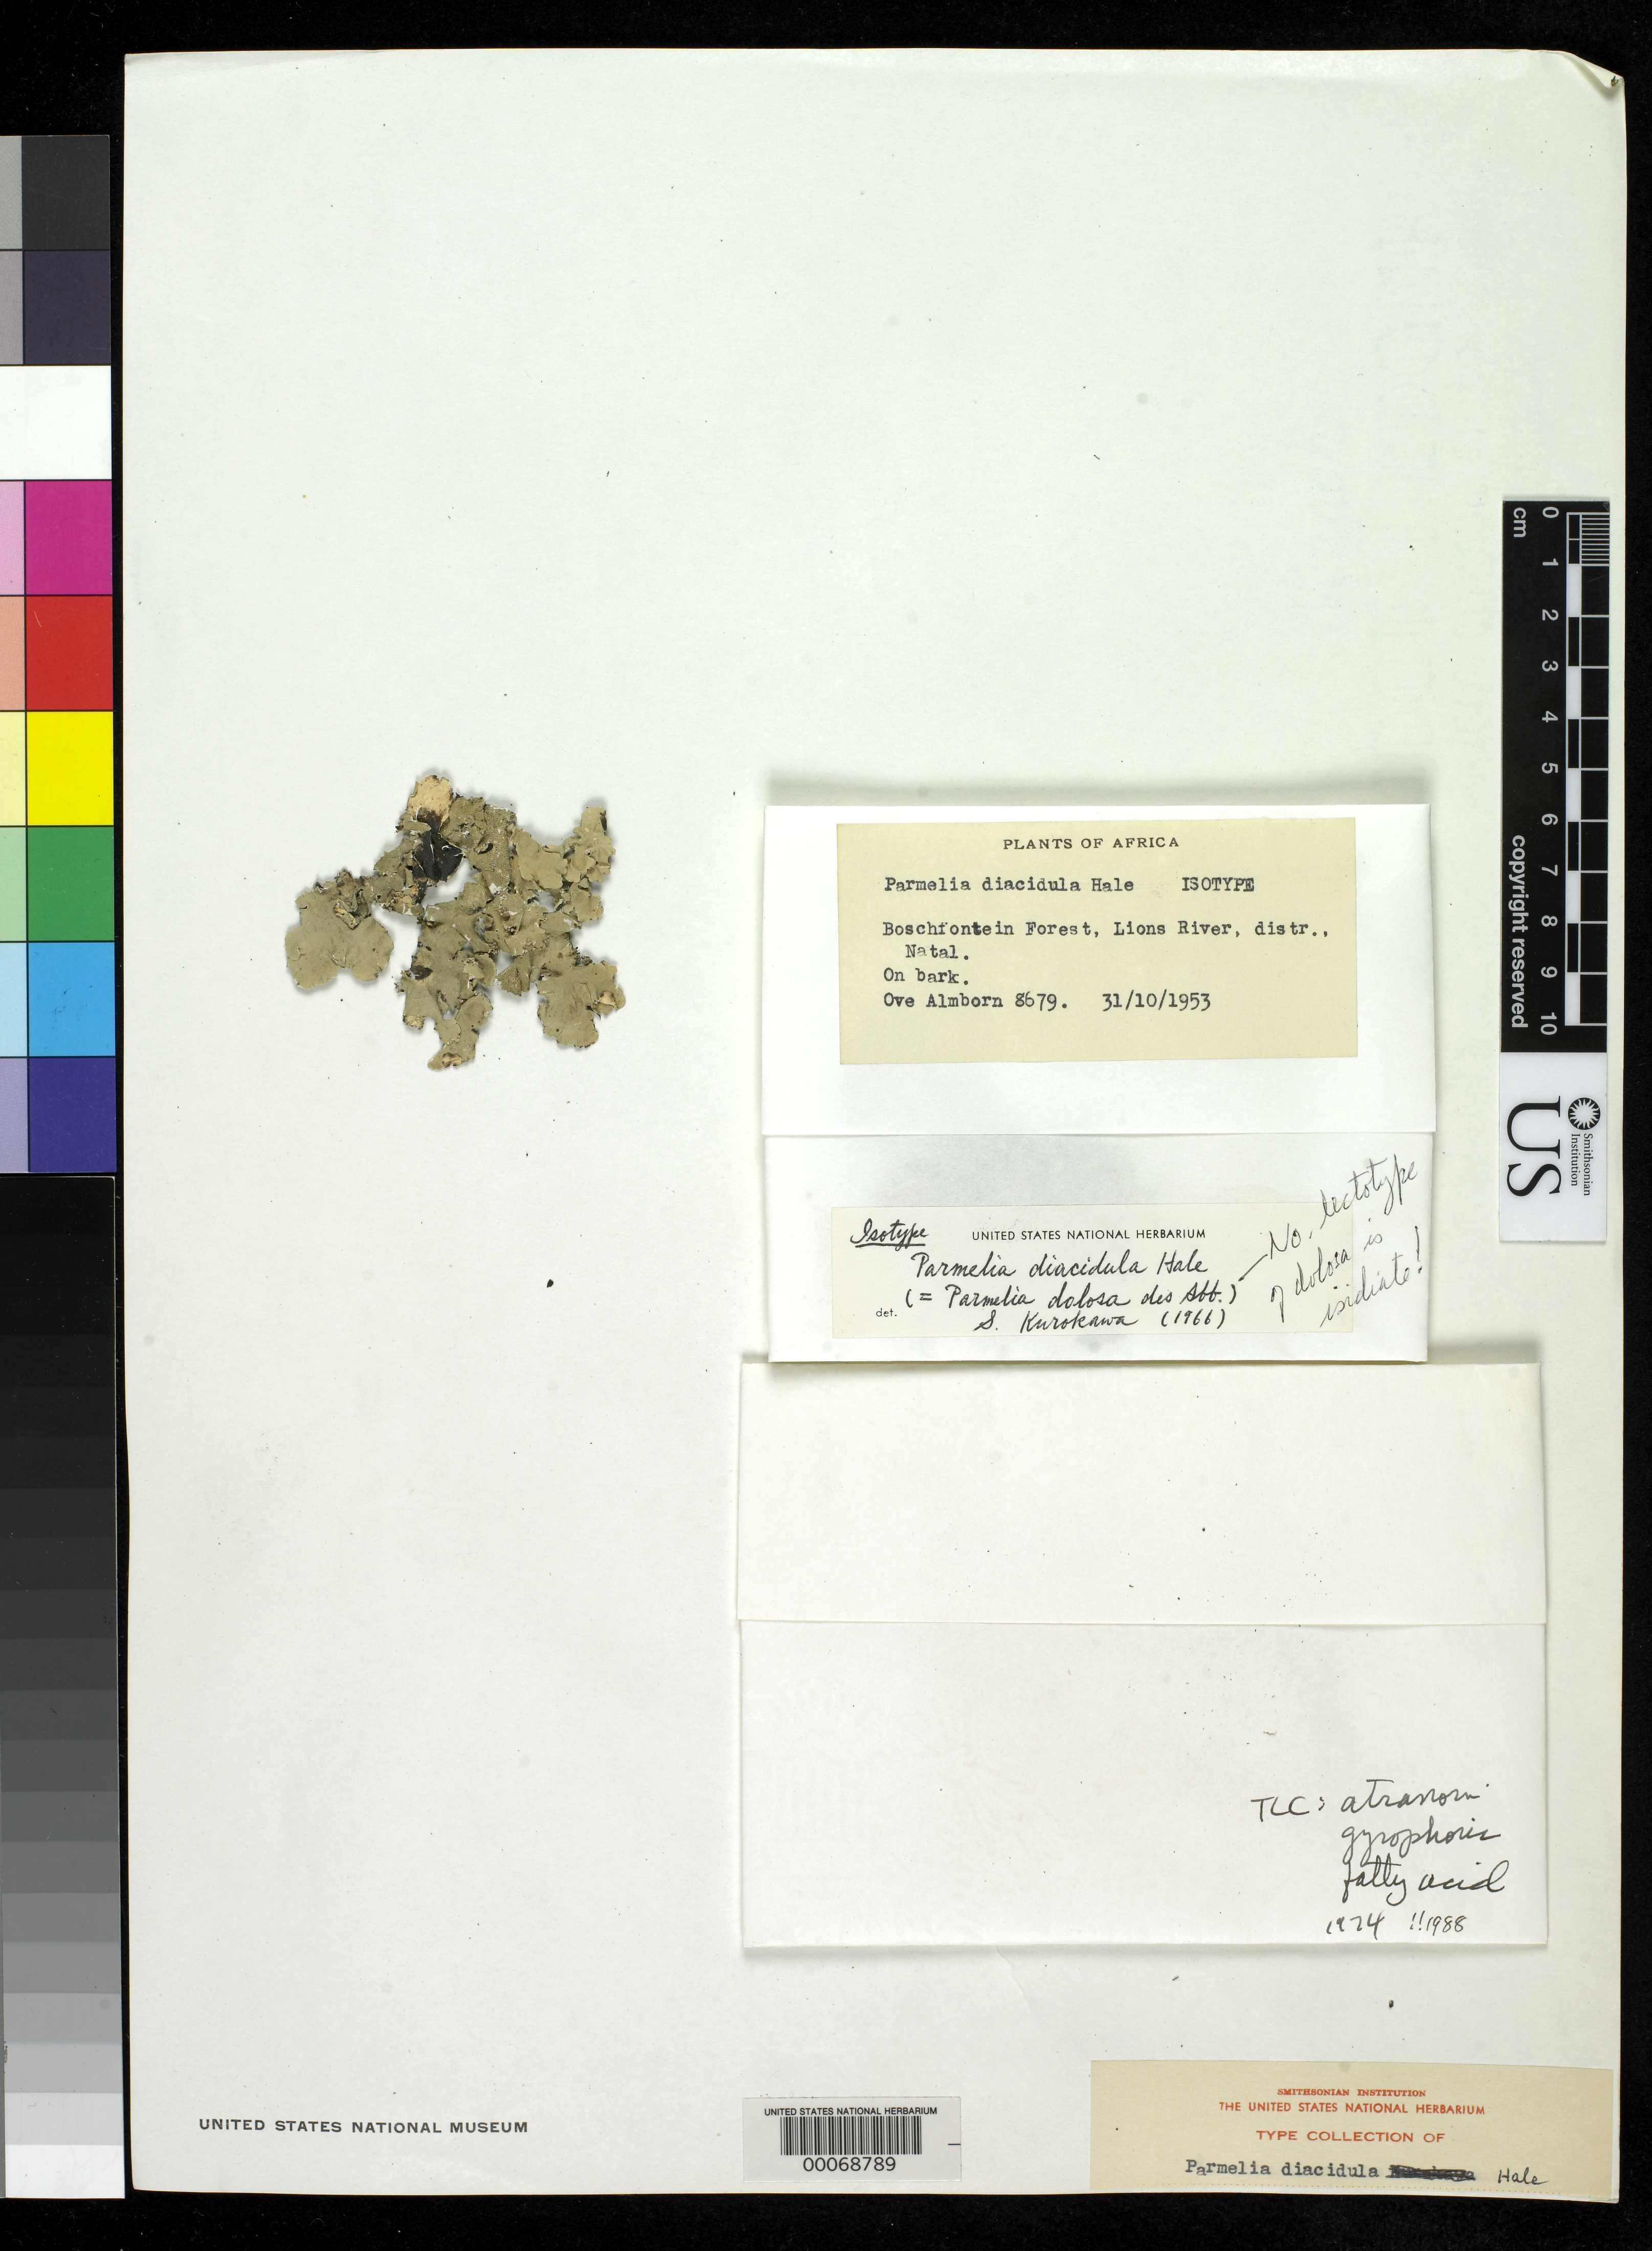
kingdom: Fungi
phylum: Ascomycota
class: Lecanoromycetes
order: Lecanorales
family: Parmeliaceae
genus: Parmelia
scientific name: Parmelia diacidula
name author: Hale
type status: Isotype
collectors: O. Almborn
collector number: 8679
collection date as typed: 31 Oct 1953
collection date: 1953-10-31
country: South Africa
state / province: KwaZulu-Natal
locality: Boschfontein Forest, Lions River.